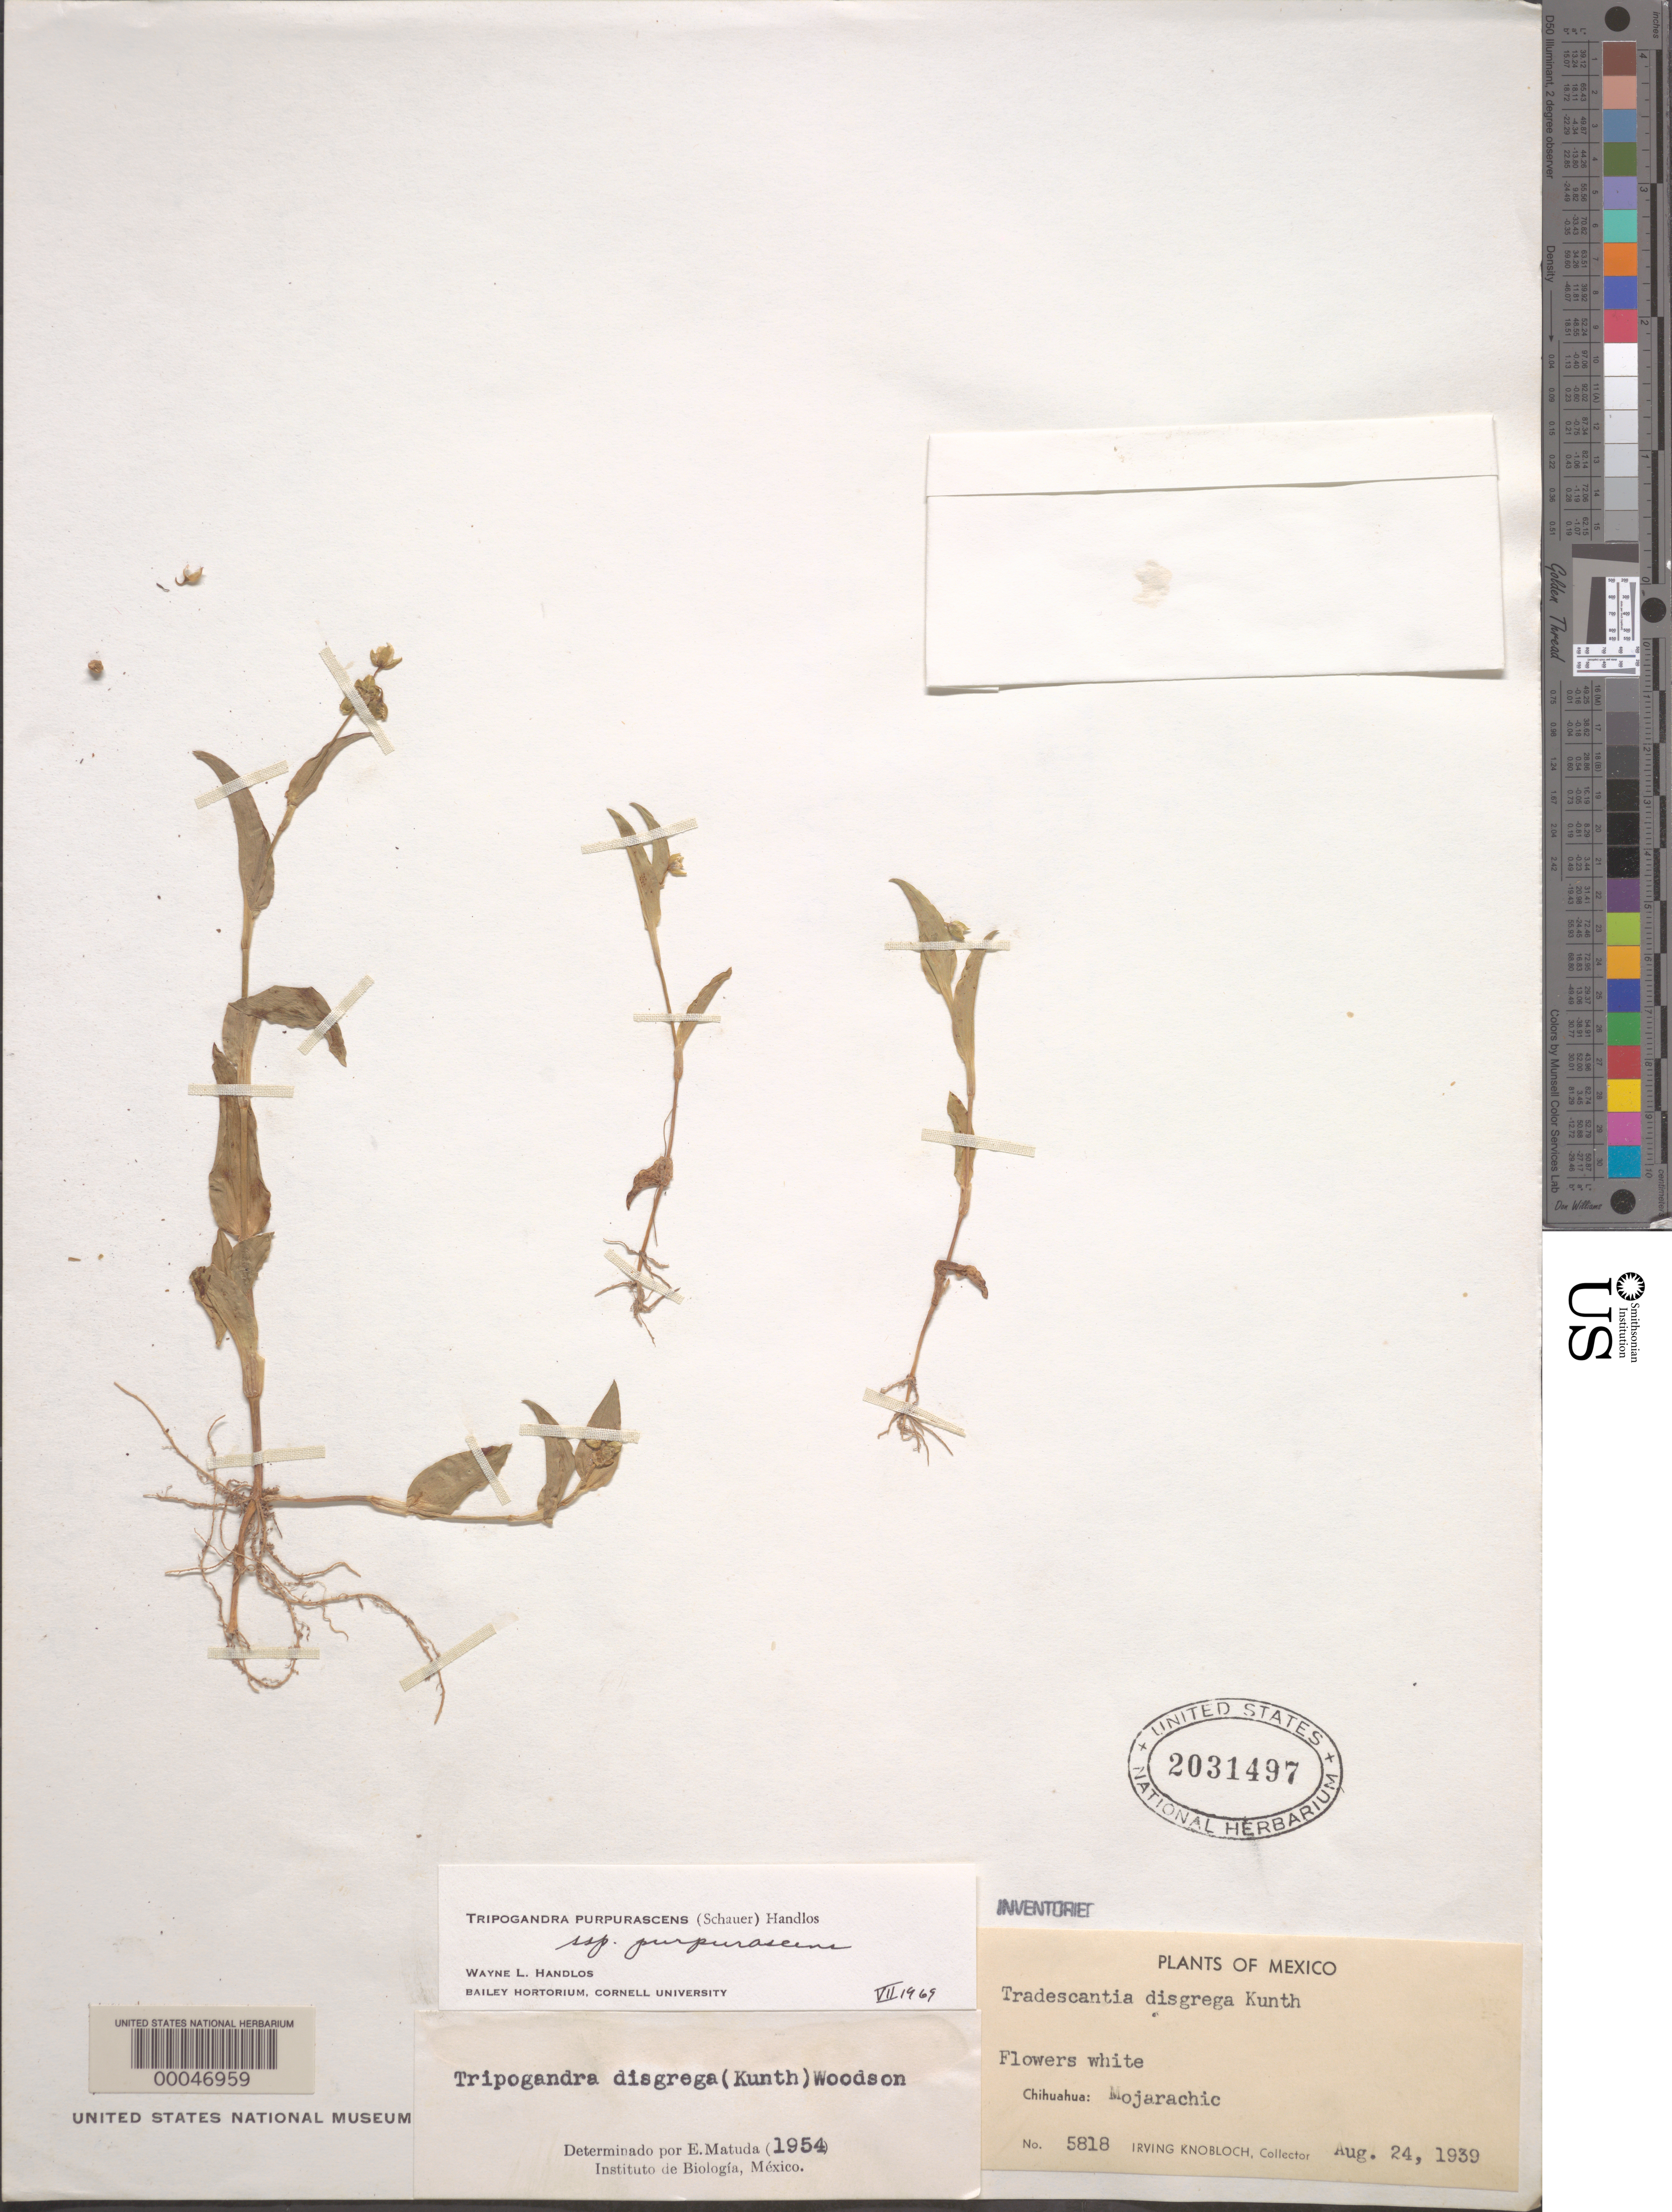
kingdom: Plantae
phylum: Tracheophyta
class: Liliopsida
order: Commelinales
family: Commelinaceae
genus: Tripogandra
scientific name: Tripogandra purpurascens subsp. purpurascens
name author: (S. Schauer) Handlos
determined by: Handlos, W. L.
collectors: I. W. Knobloch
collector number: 5818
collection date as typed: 24 Aug 1939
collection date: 1939-08-24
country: Mexico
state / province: Chihuahua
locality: Mojarachic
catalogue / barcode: US 2031497